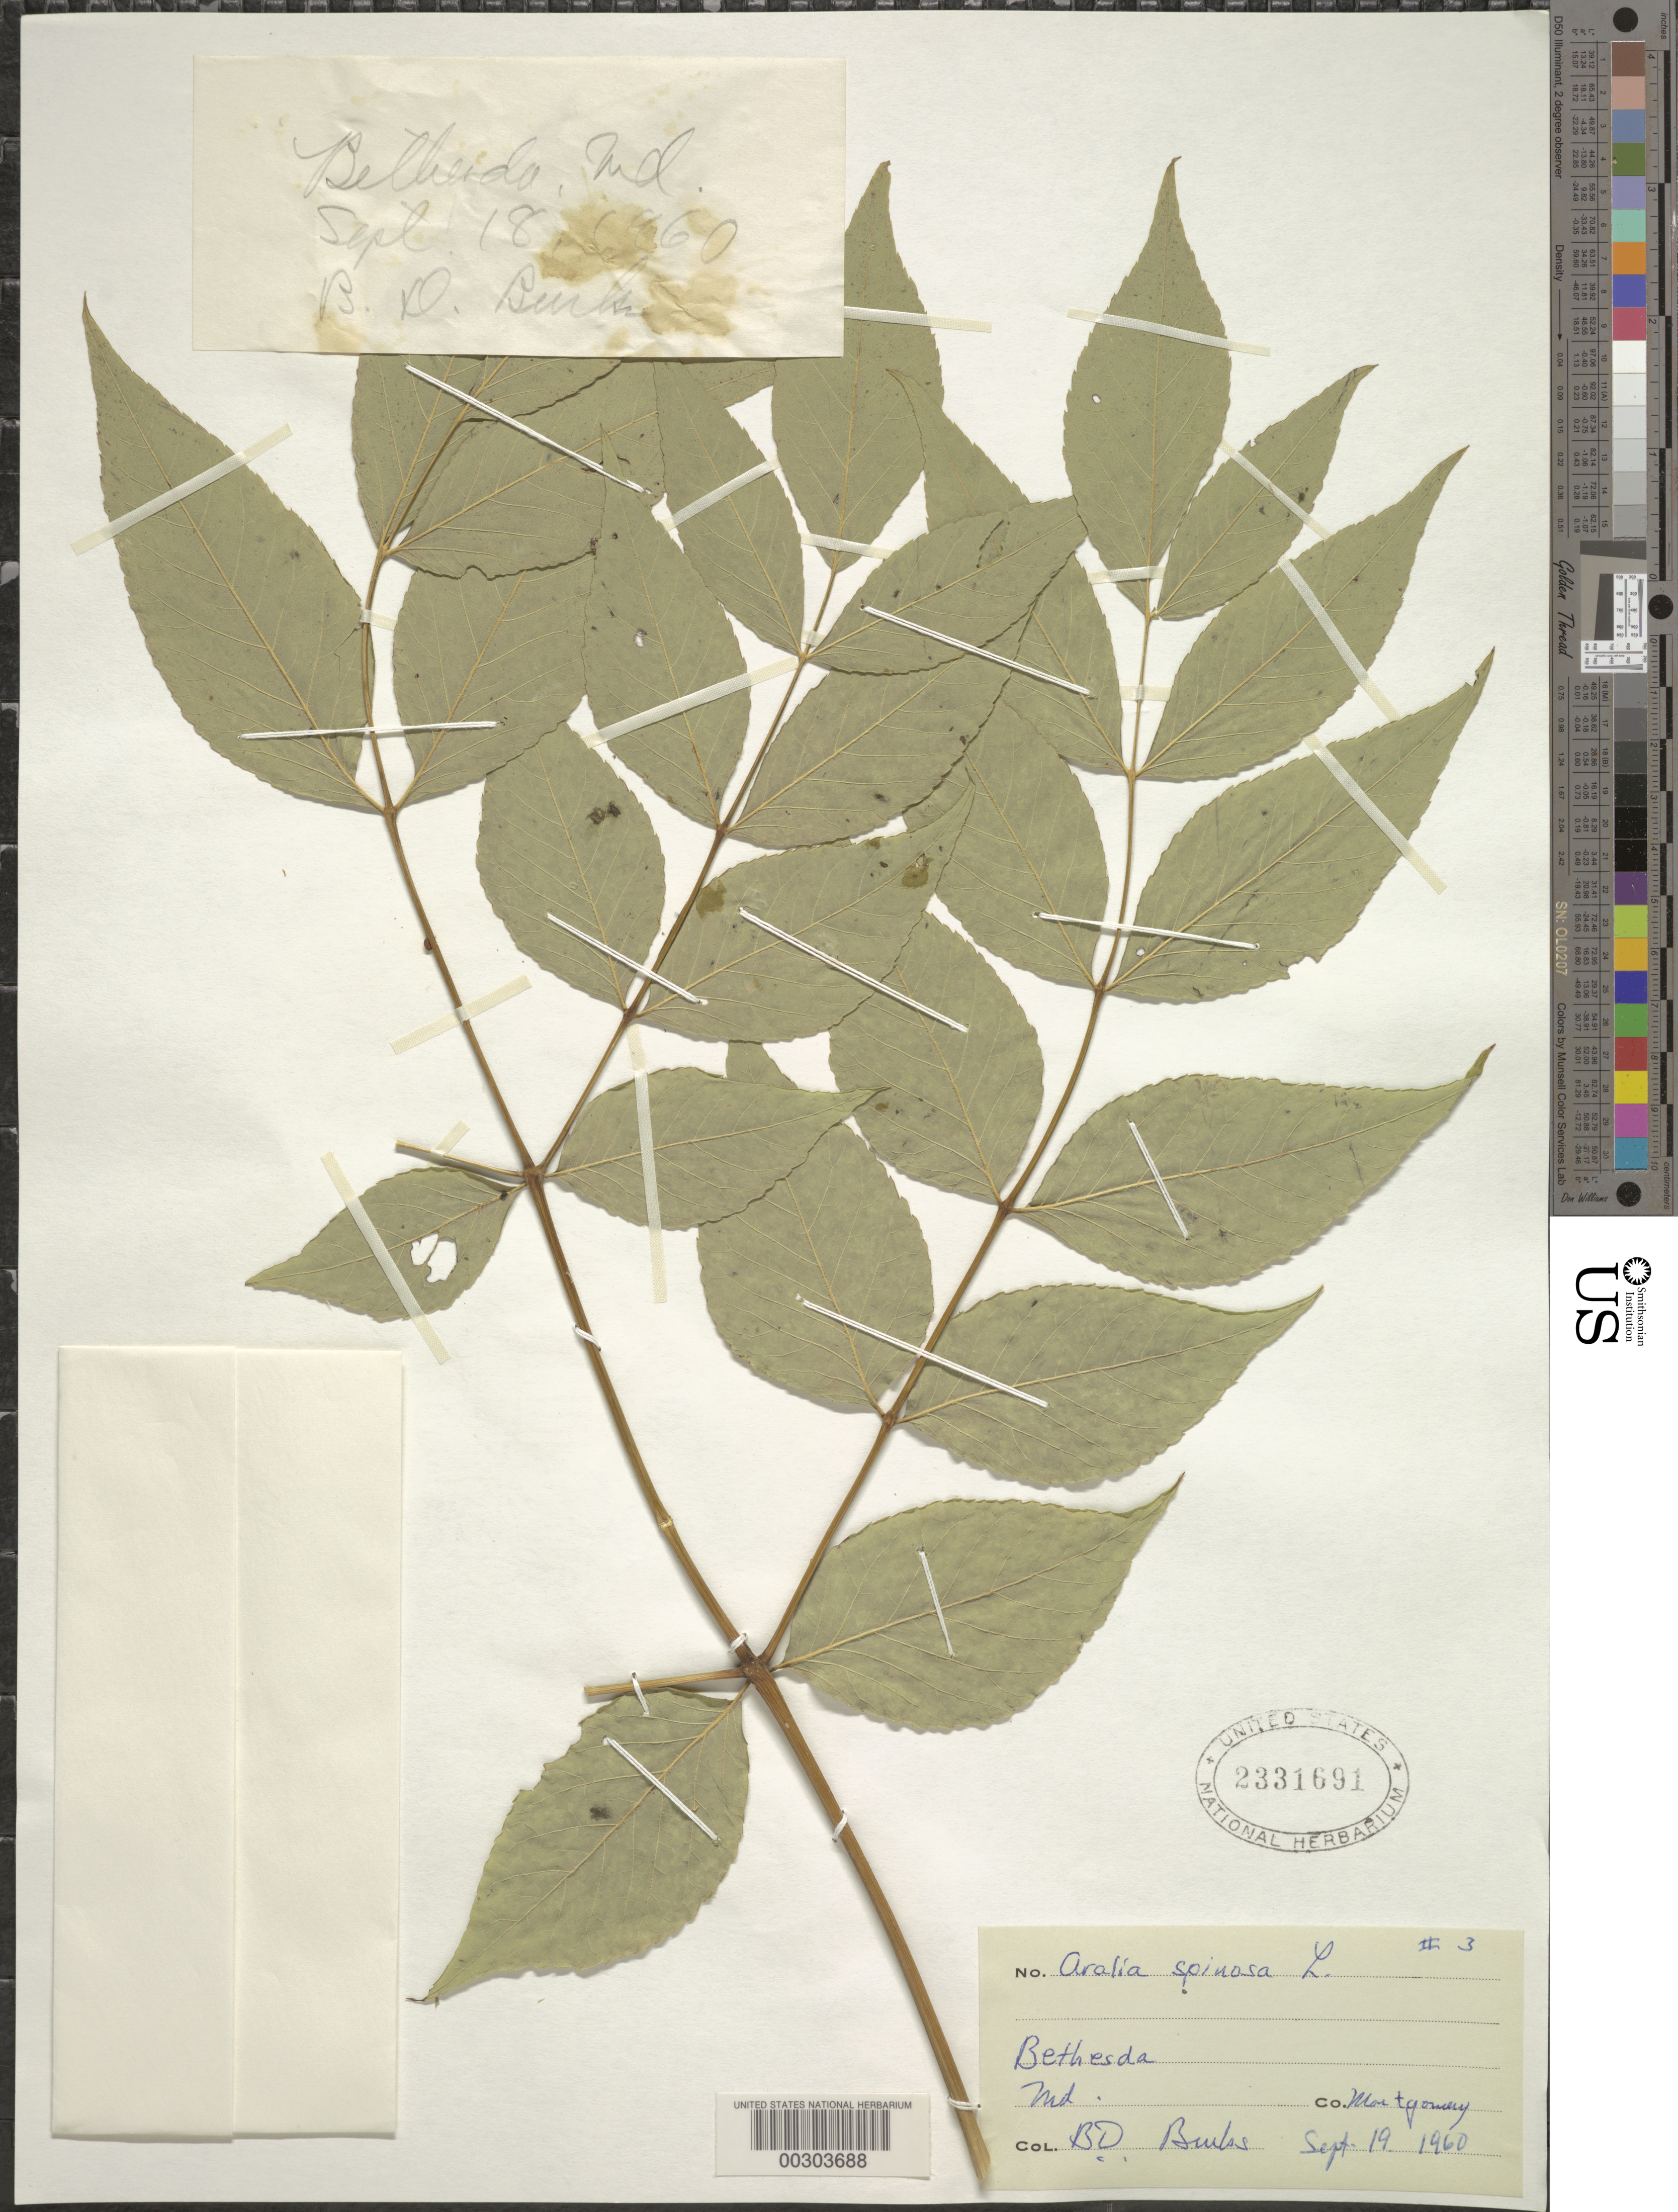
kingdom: Plantae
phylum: Tracheophyta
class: Magnoliopsida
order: Apiales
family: Araliaceae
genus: Aralia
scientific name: Aralia spinosa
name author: L.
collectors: B. Burks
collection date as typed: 19 Sep 1960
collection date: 1960-09-19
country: United States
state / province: Maryland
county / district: Montgomery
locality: Bethesda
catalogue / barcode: US 2331691